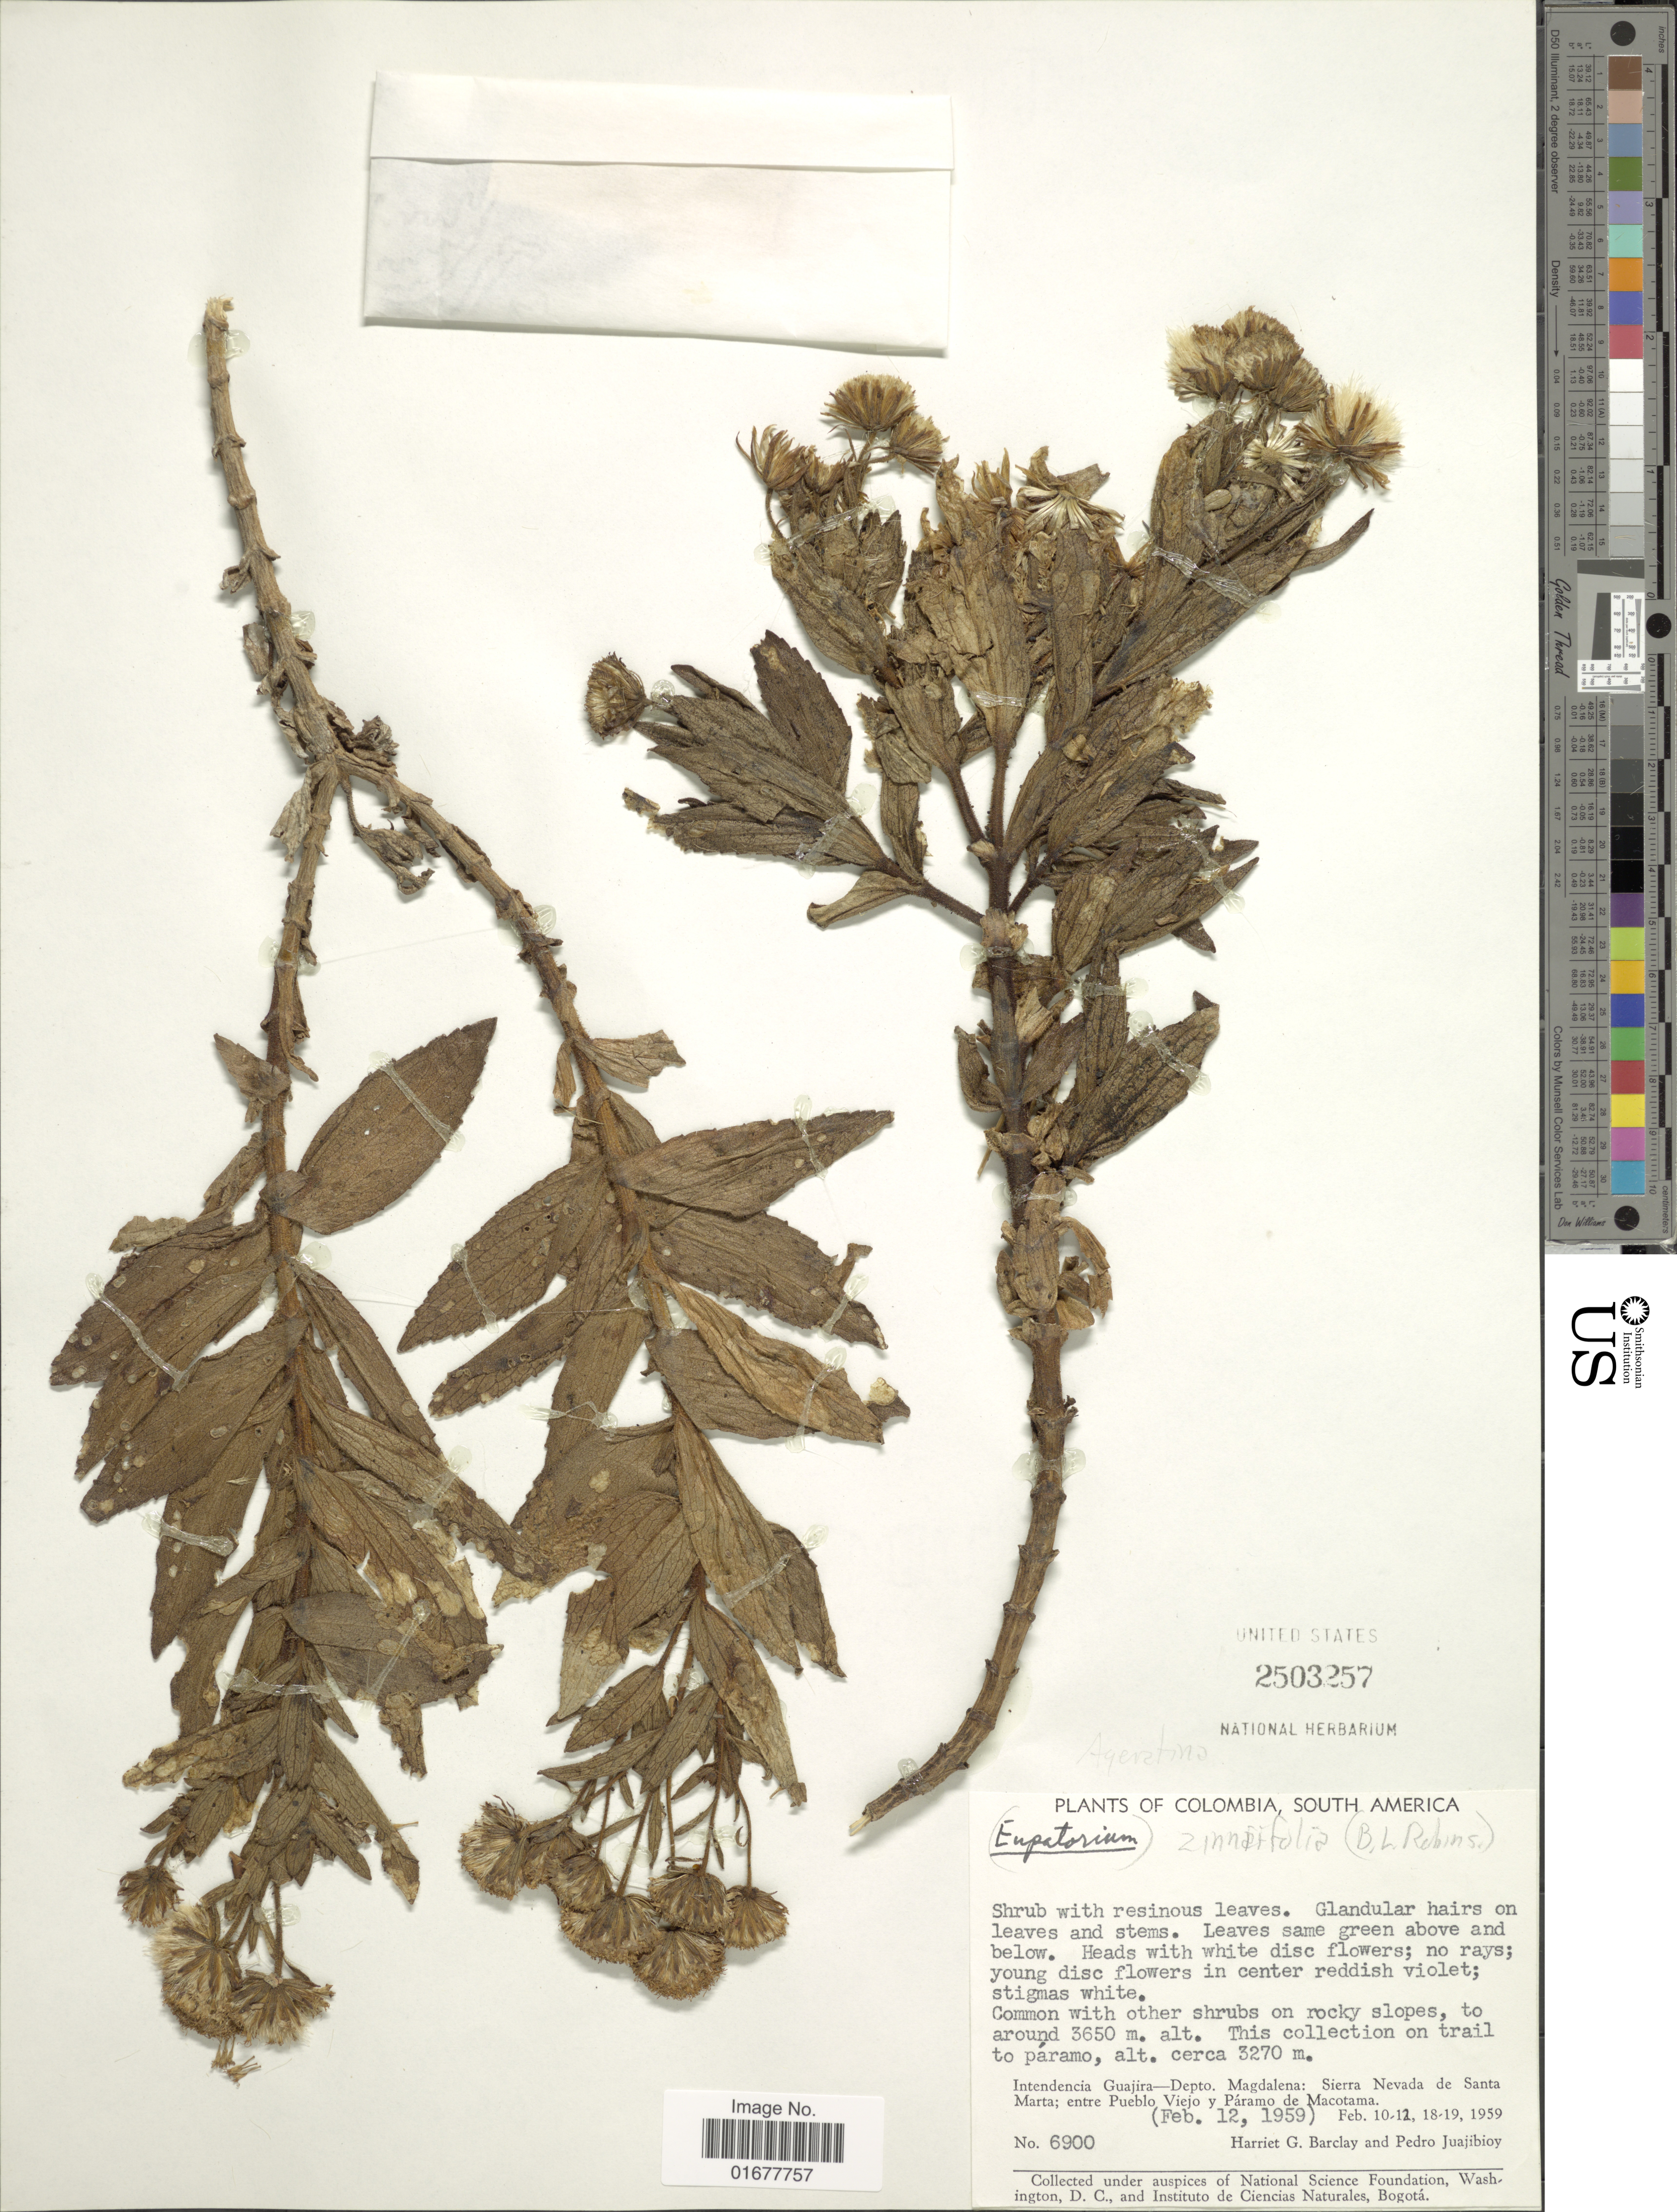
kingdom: Plantae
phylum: Tracheophyta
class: Magnoliopsida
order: Asterales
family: Asteraceae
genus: Ageratina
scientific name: Ageratina zinniifolia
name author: (B.L. Rob.) R.M. King & H. Rob.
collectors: H. G. Barclay & P. Juajibioy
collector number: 6900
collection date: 1959-02-12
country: Colombia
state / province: Magdalena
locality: Intendencia Guajira, Sierra Nevada de Santa Marta; entre Pueblo Viejo y Paramo de Macotama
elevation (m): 3270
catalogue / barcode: US 2503257